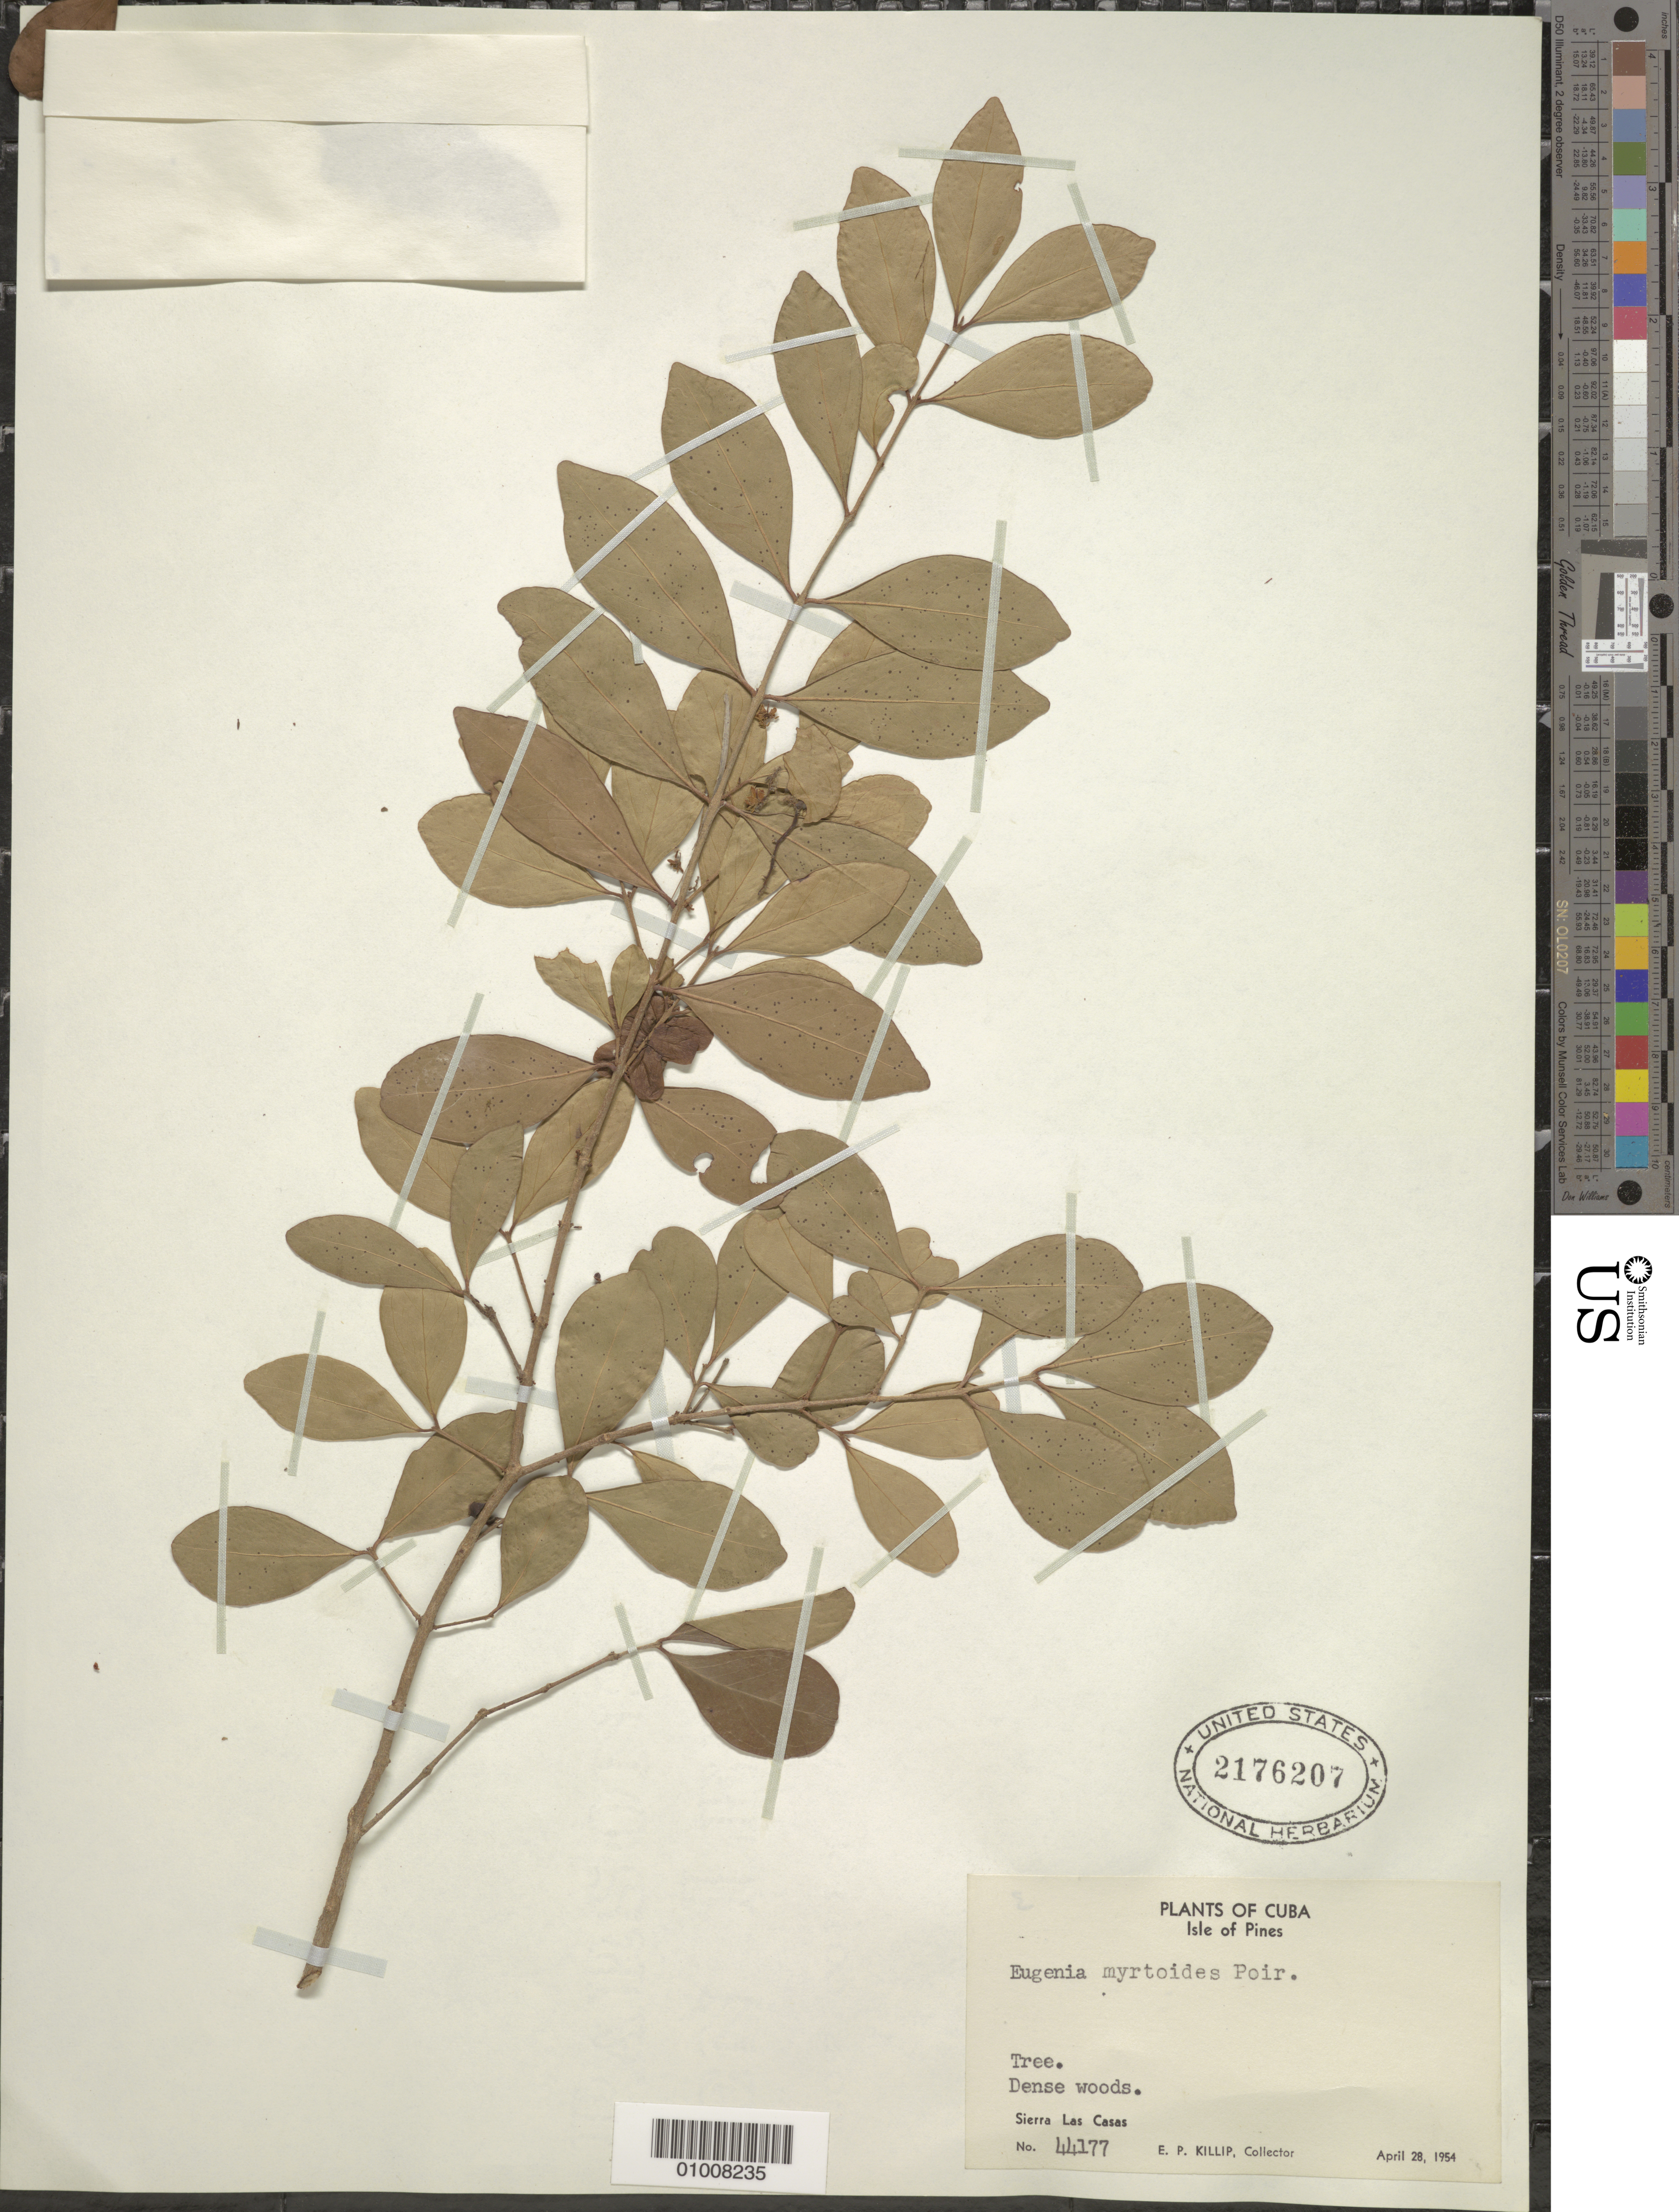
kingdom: Plantae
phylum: Tracheophyta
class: Magnoliopsida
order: Myrtales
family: Myrtaceae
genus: Eugenia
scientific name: Eugenia foetida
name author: Pers.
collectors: E. P. Killip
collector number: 44177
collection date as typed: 28 Apr 1954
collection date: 1954-04-28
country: Cuba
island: Isla de la Juventud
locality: Sierra Las Casas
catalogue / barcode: US 2176207